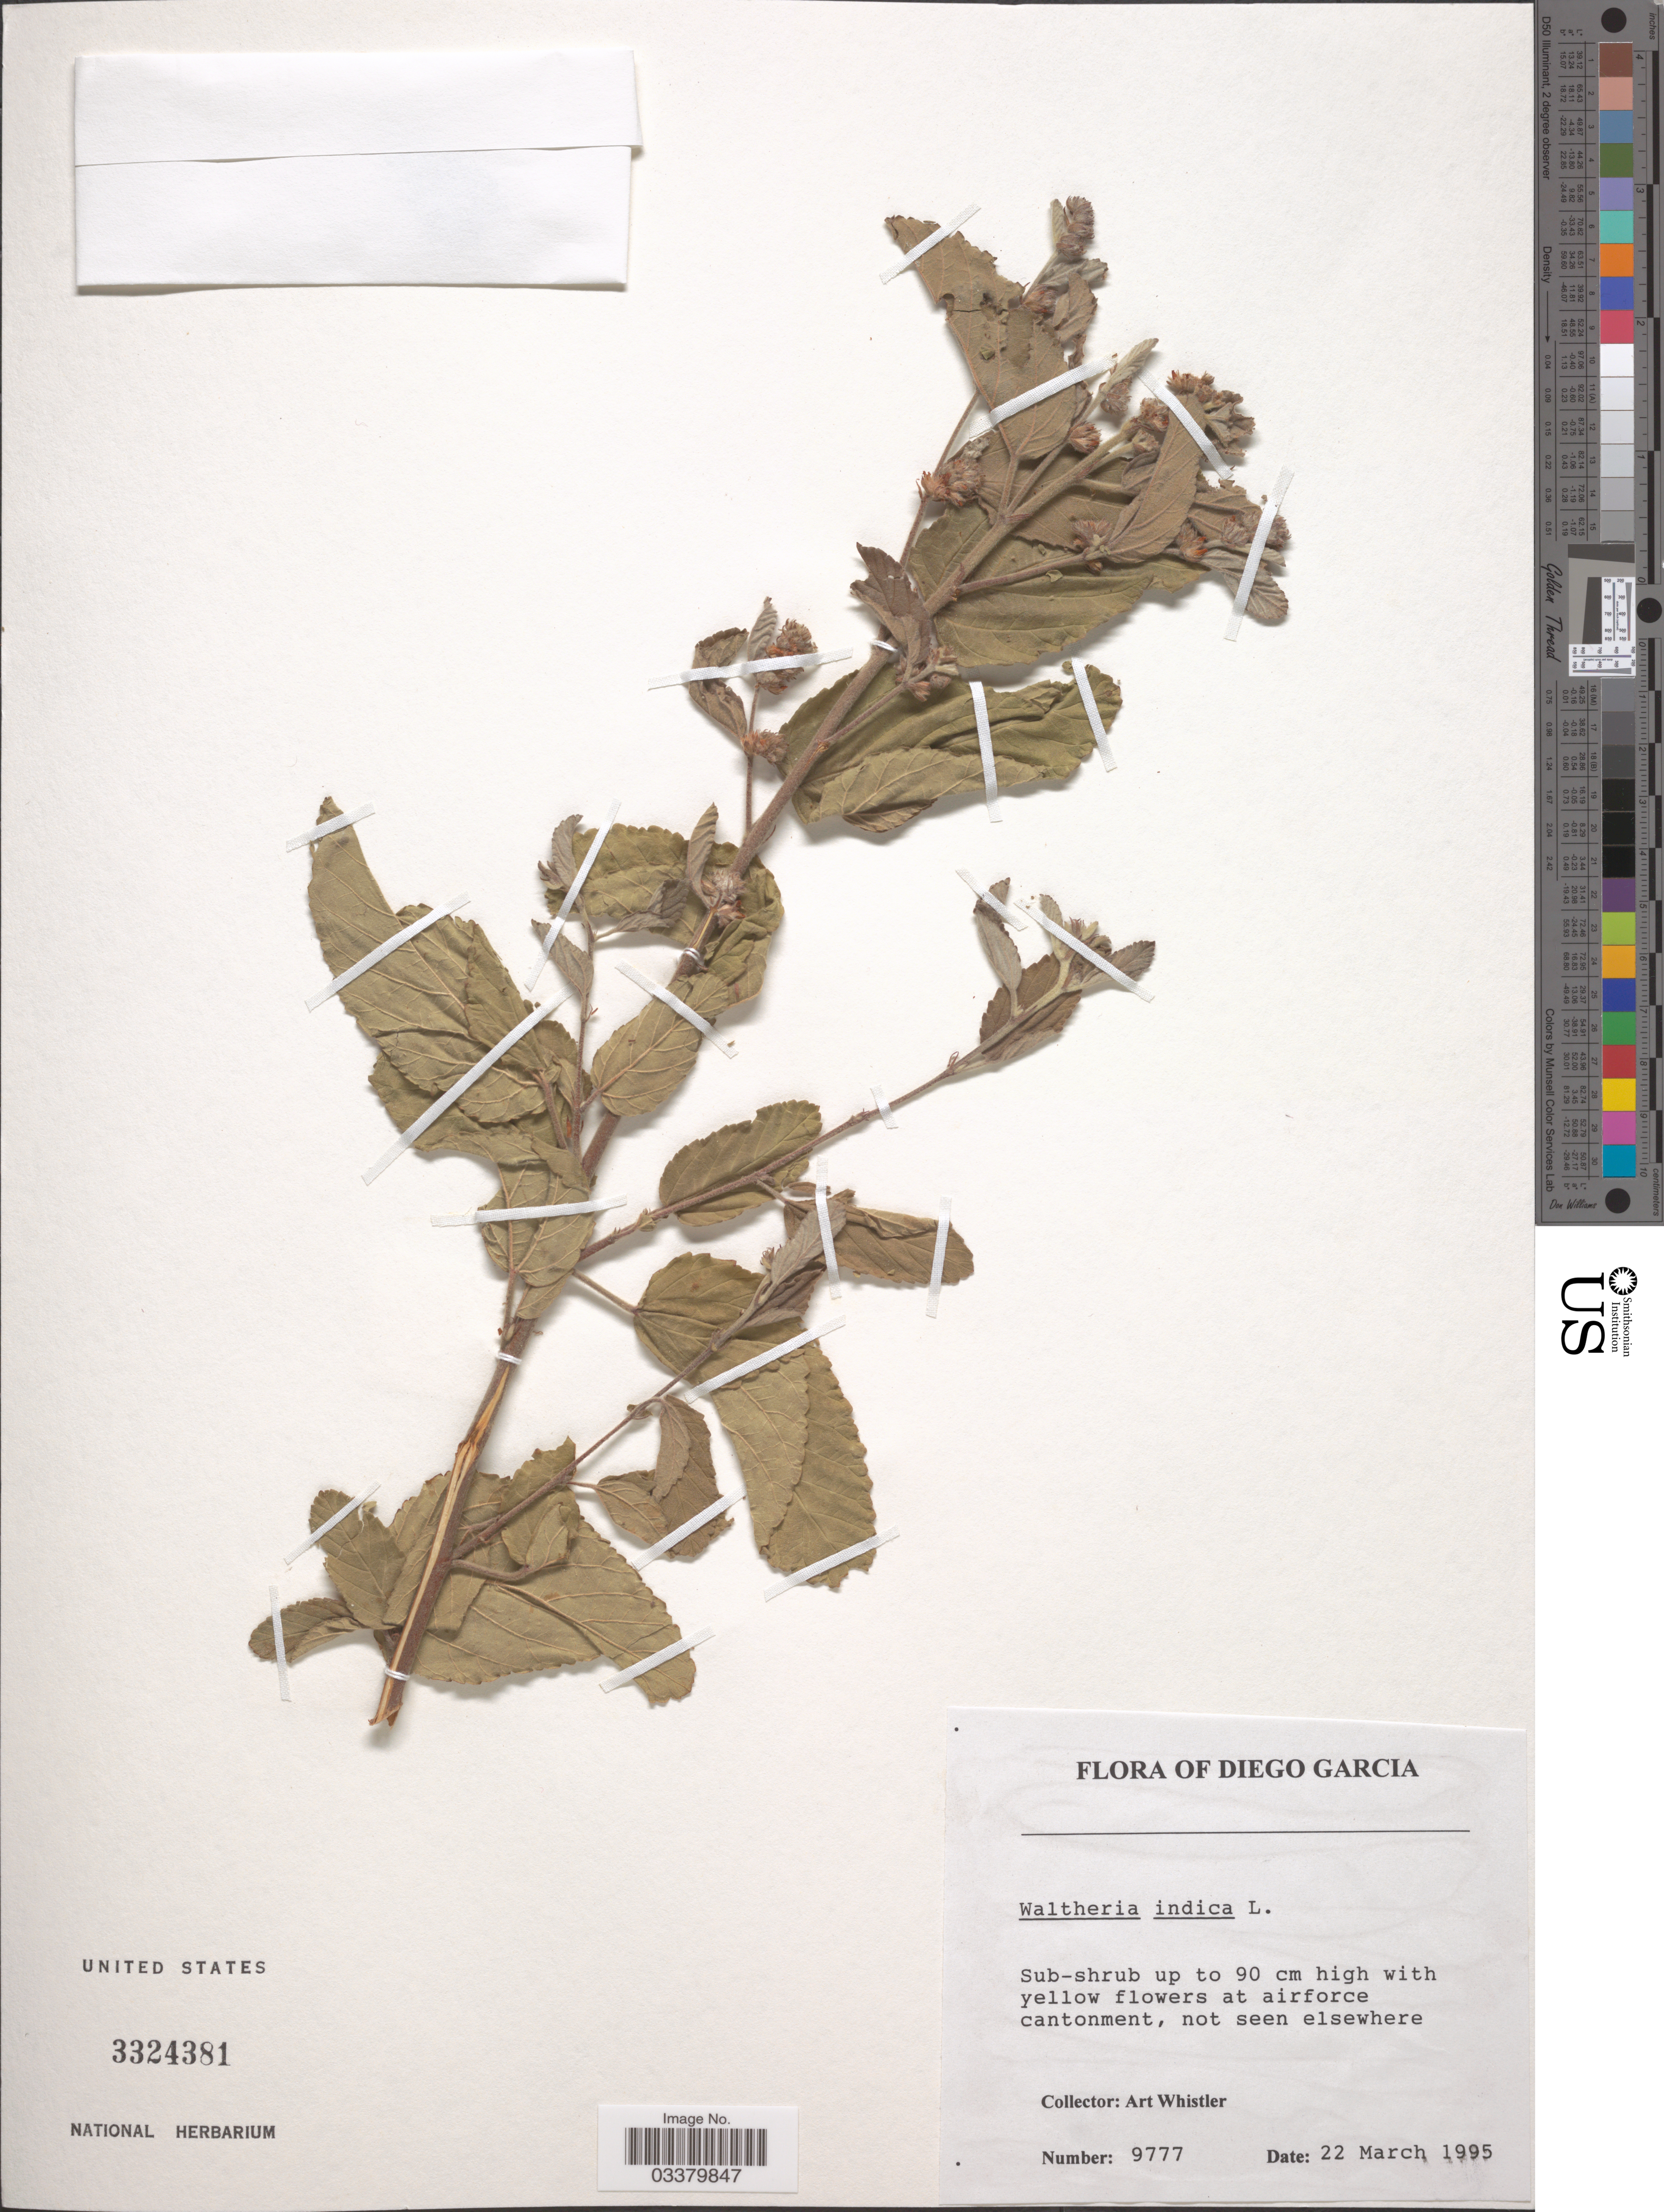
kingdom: Plantae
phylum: Tracheophyta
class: Magnoliopsida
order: Malvales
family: Malvaceae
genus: Waltheria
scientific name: Waltheria indica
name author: L.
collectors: A. Whistler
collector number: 9777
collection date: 1995-03-22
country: British Indian Ocean Territory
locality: Diego Garcia, at airforce cantonment.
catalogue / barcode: US 3324381